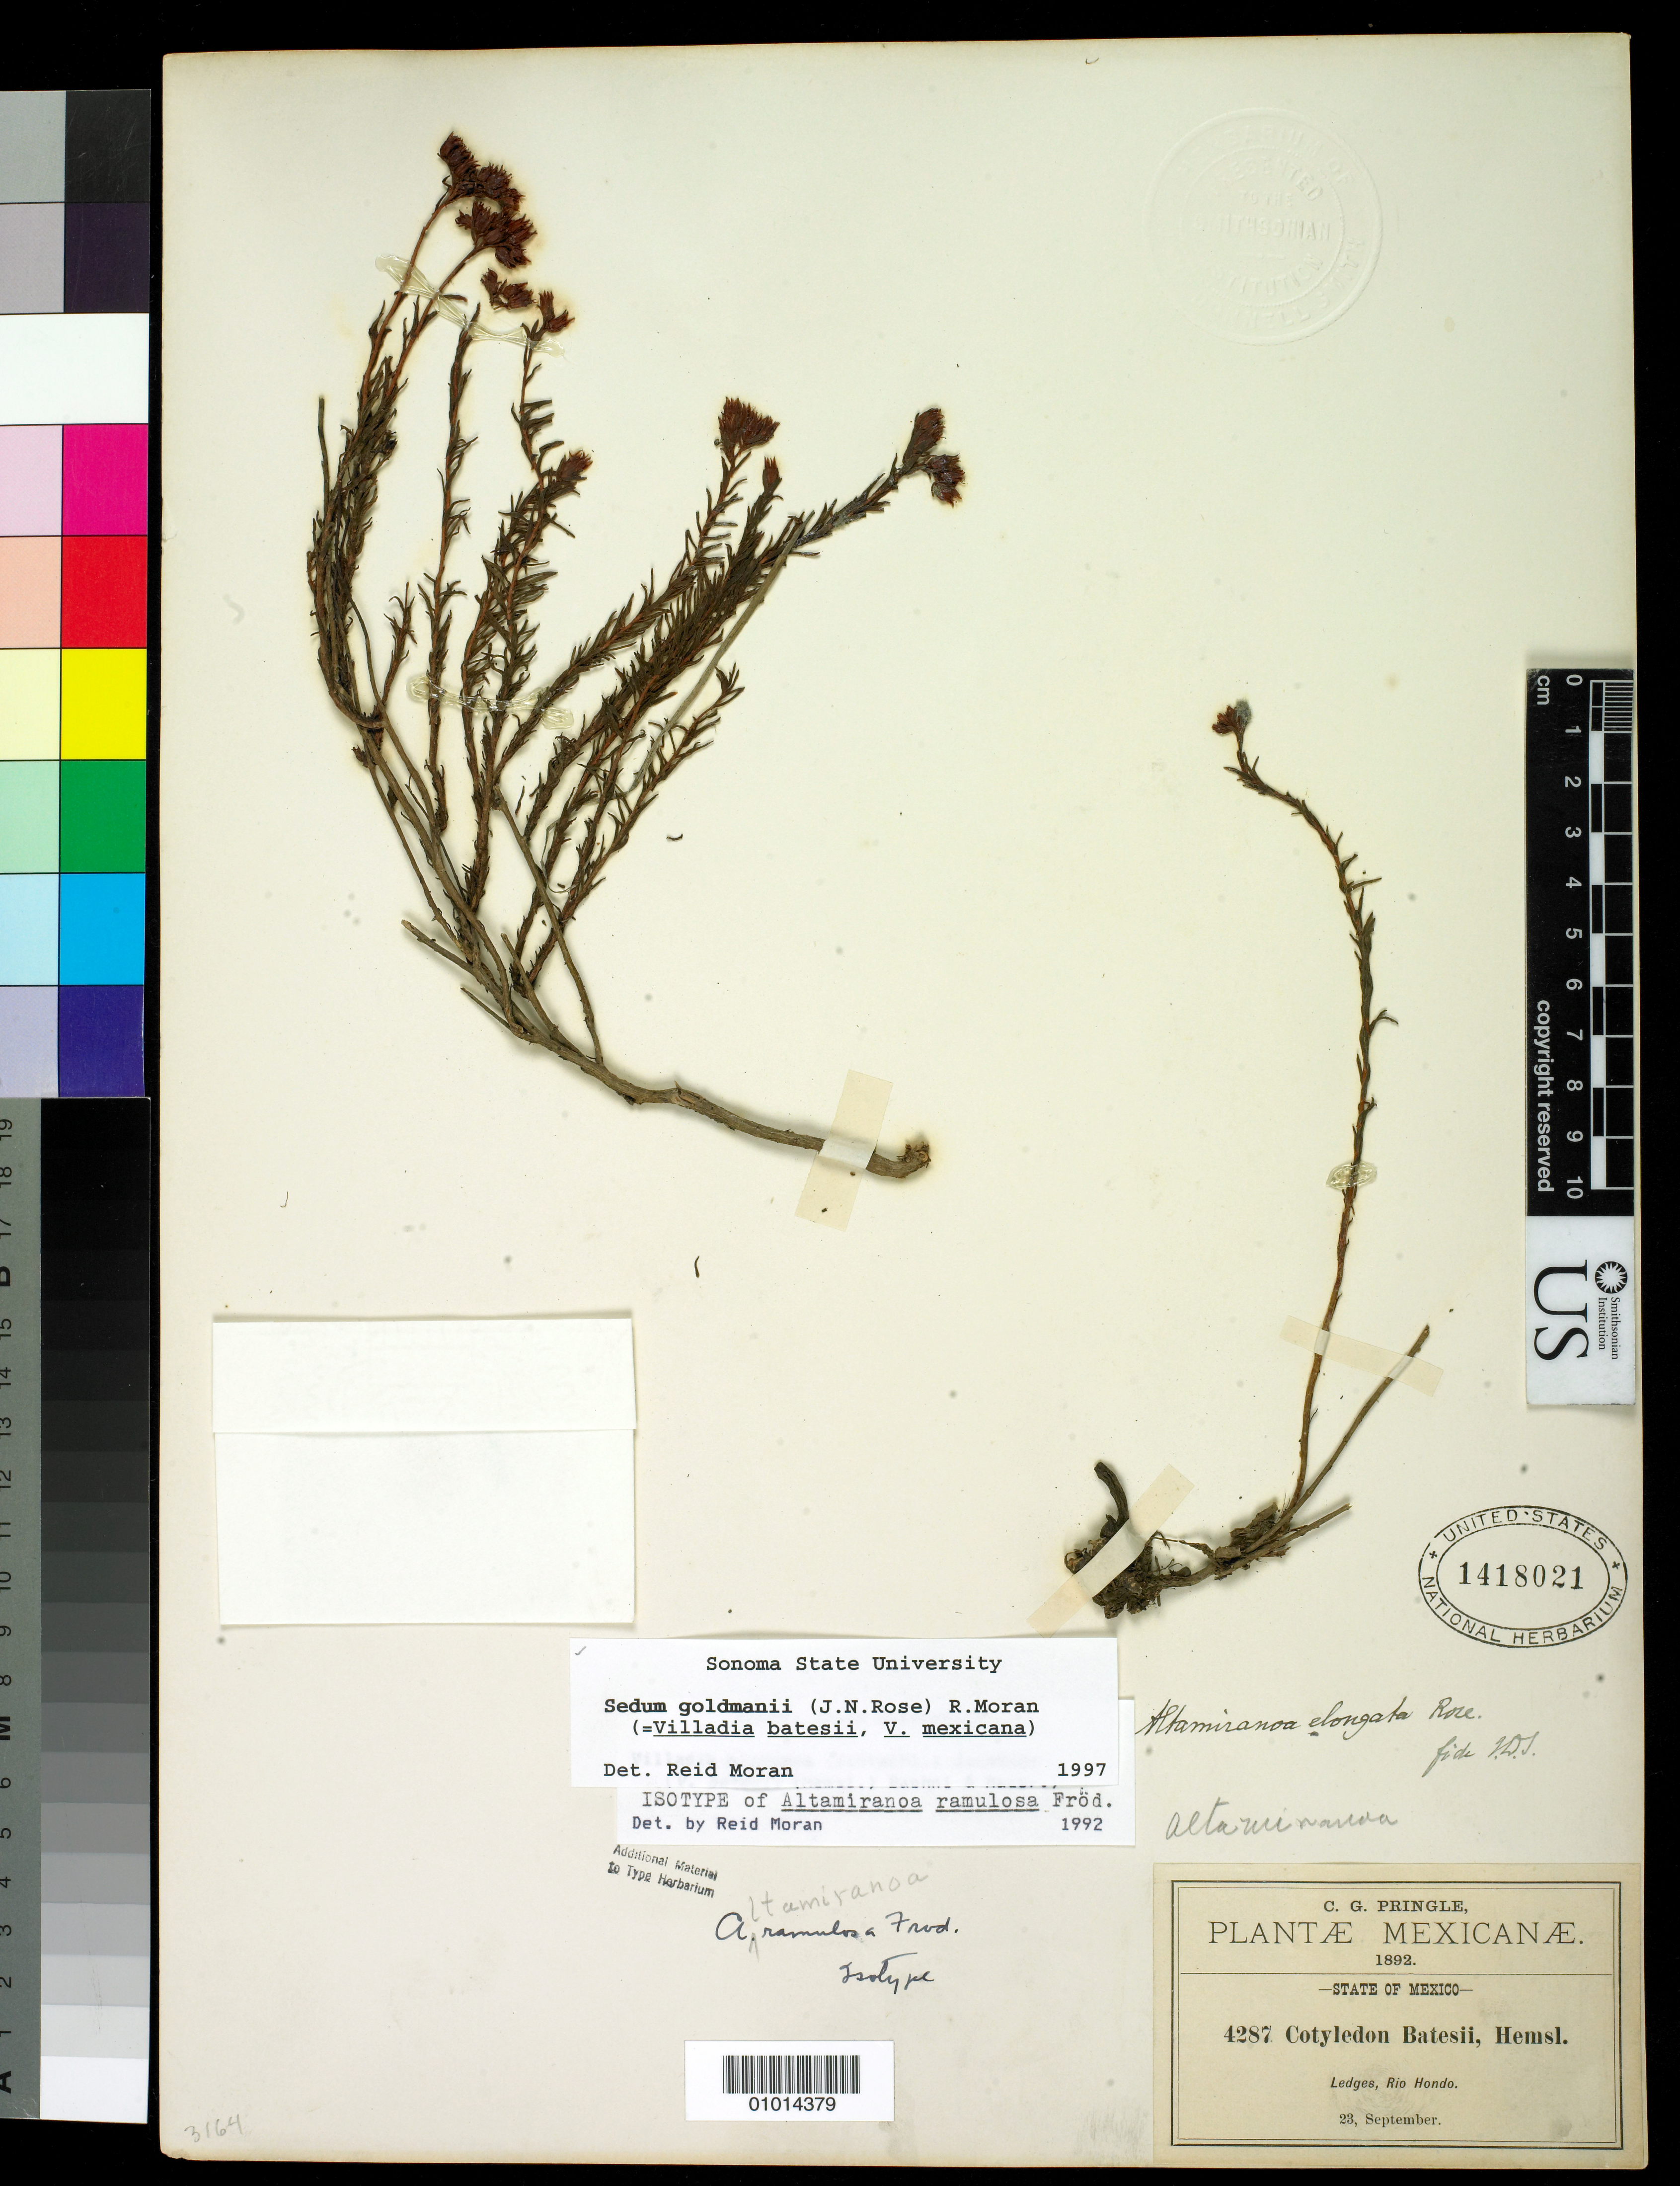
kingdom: Plantae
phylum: Tracheophyta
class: Magnoliopsida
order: Saxifragales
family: Crassulaceae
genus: Altamiranoa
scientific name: Altamiranoa ramulosa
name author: Fröd.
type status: Isotype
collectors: C. G. Pringle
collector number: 4287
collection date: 1892-09-23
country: Mexico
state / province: México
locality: Ledges, Rio Hondo.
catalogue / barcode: US 1418021